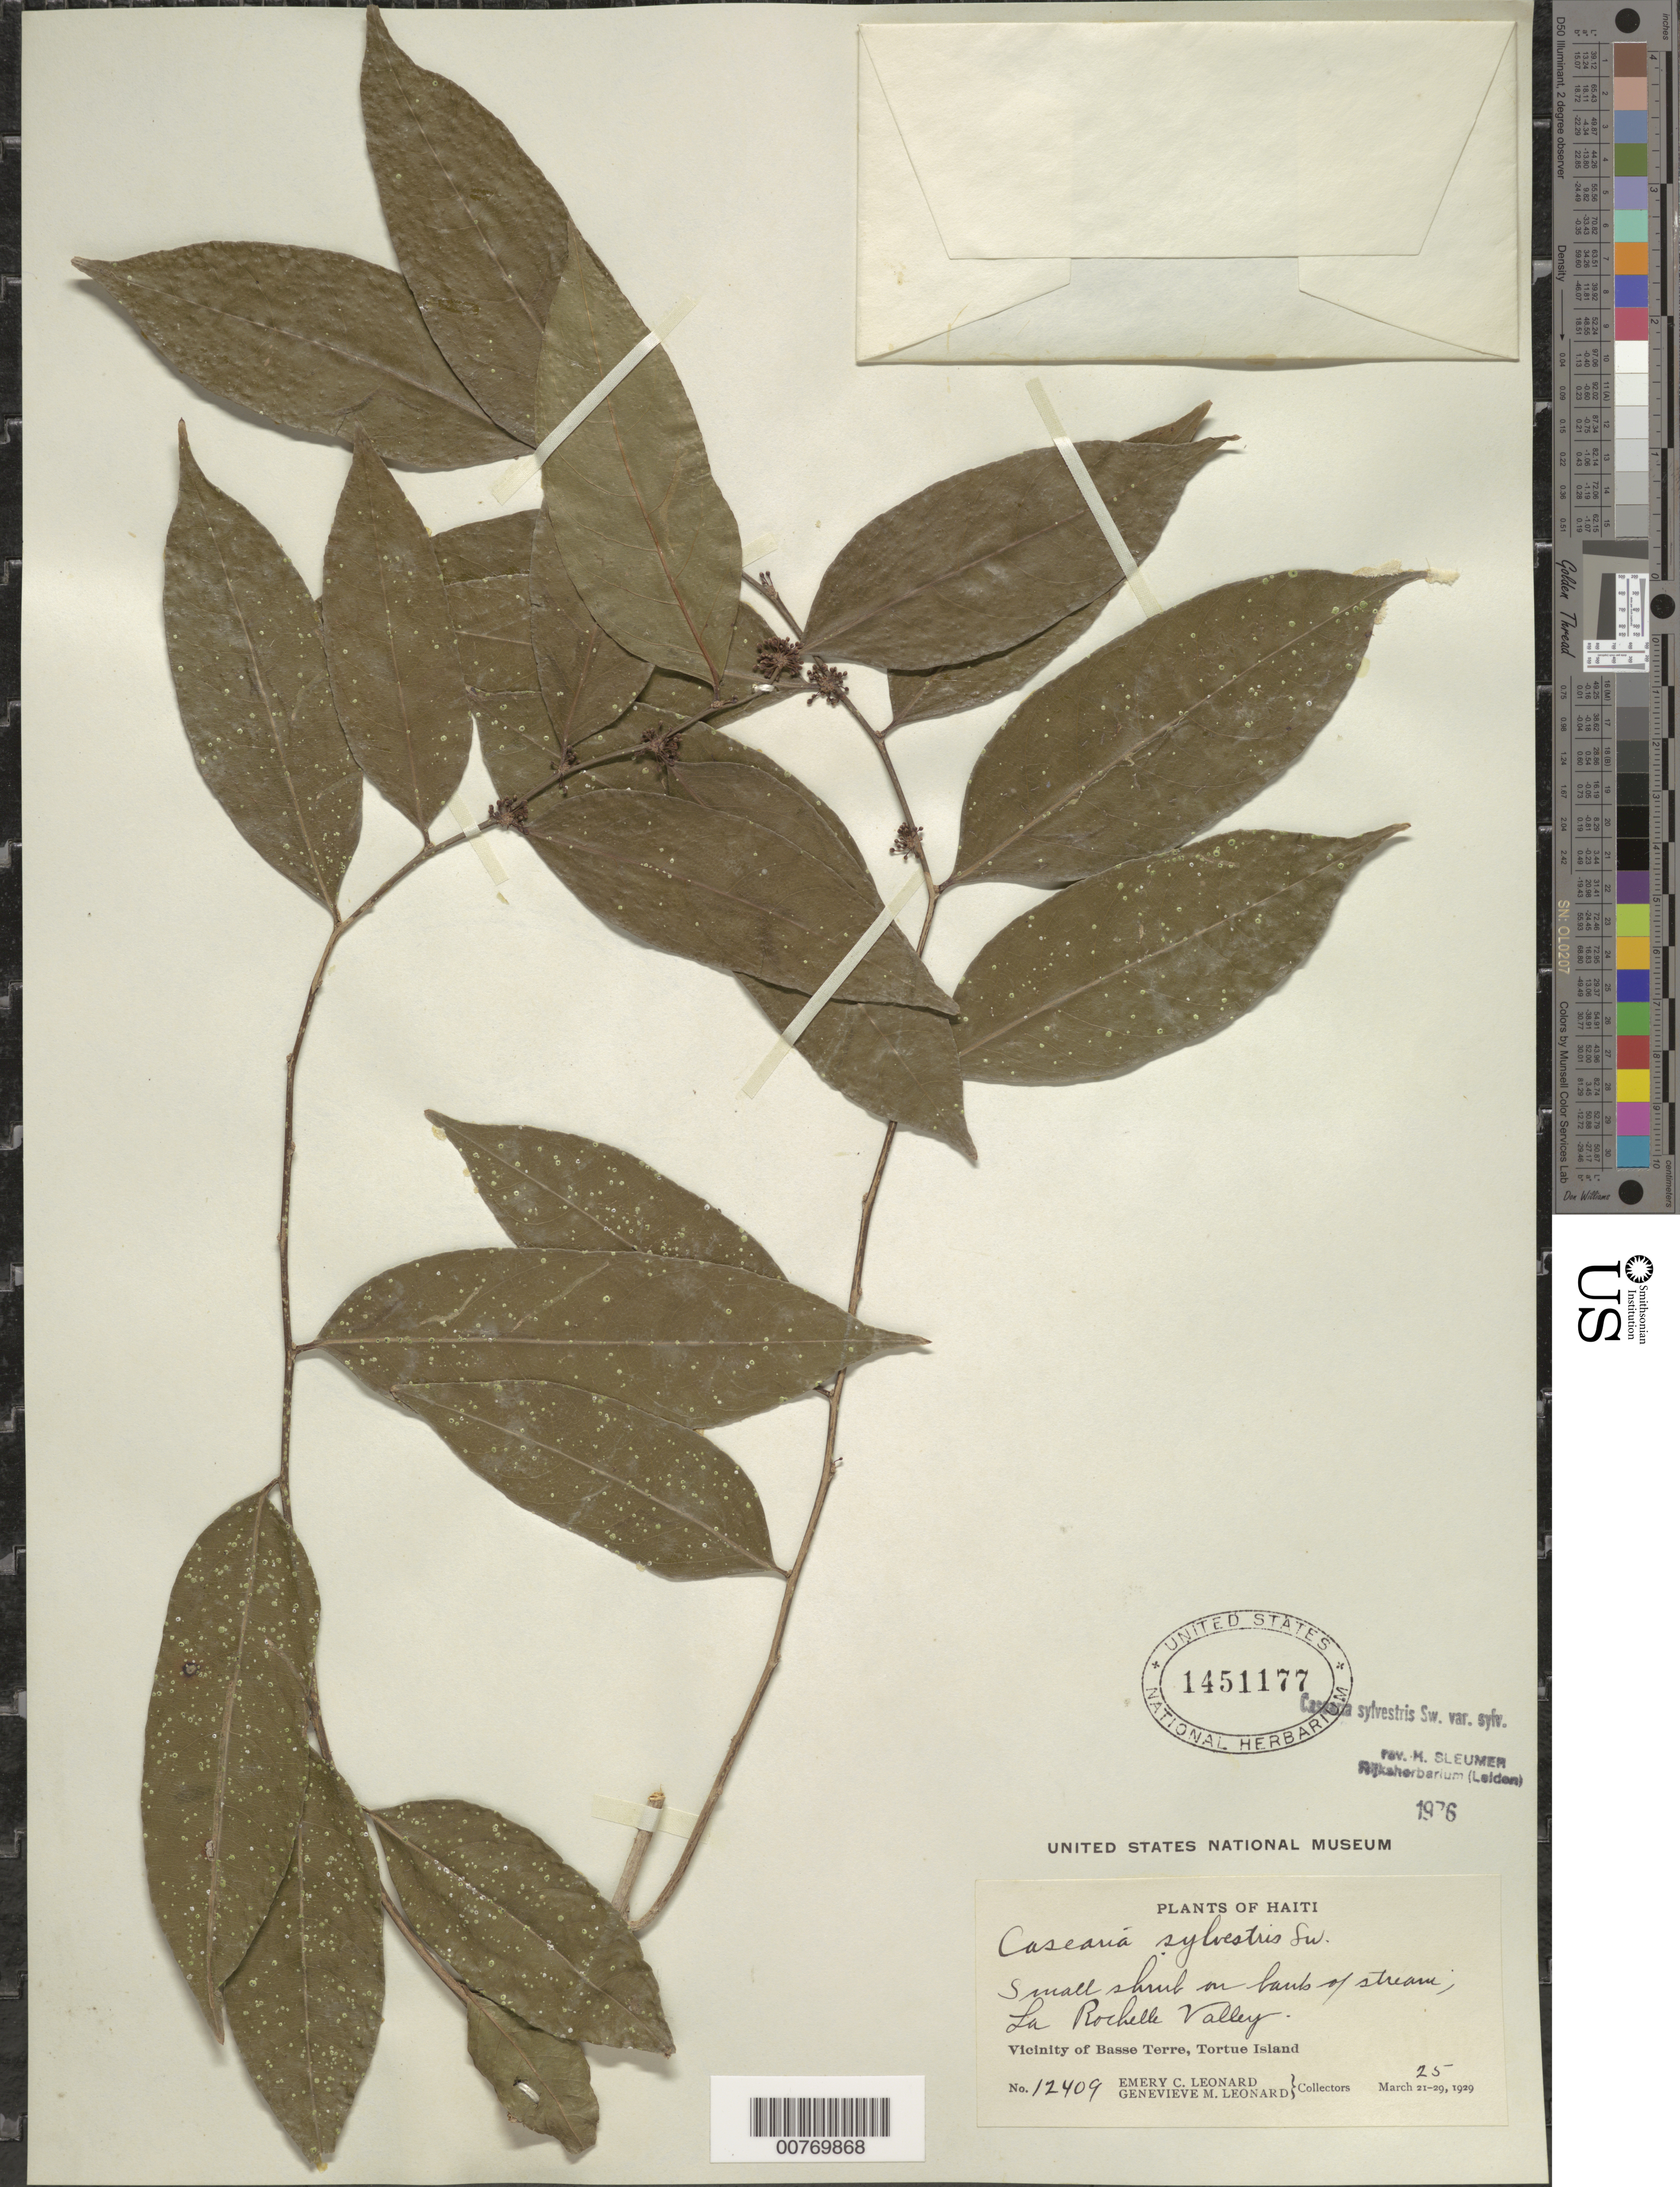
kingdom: Plantae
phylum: Tracheophyta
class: Magnoliopsida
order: Malpighiales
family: Salicaceae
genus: Casearia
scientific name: Casearia sylvestris var. sylvestris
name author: Sw.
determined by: Sleumer, H. O.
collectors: E. C. Leonard & G. M. Leonard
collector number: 12409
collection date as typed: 25 Mar 1929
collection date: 1929-03-25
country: Haiti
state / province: Nord-Óuest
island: Île de la Tortue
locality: Vicinity of Basse Terre, Tortue Island, La Rochelle valley.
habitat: banks of stream.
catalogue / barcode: US 1451177